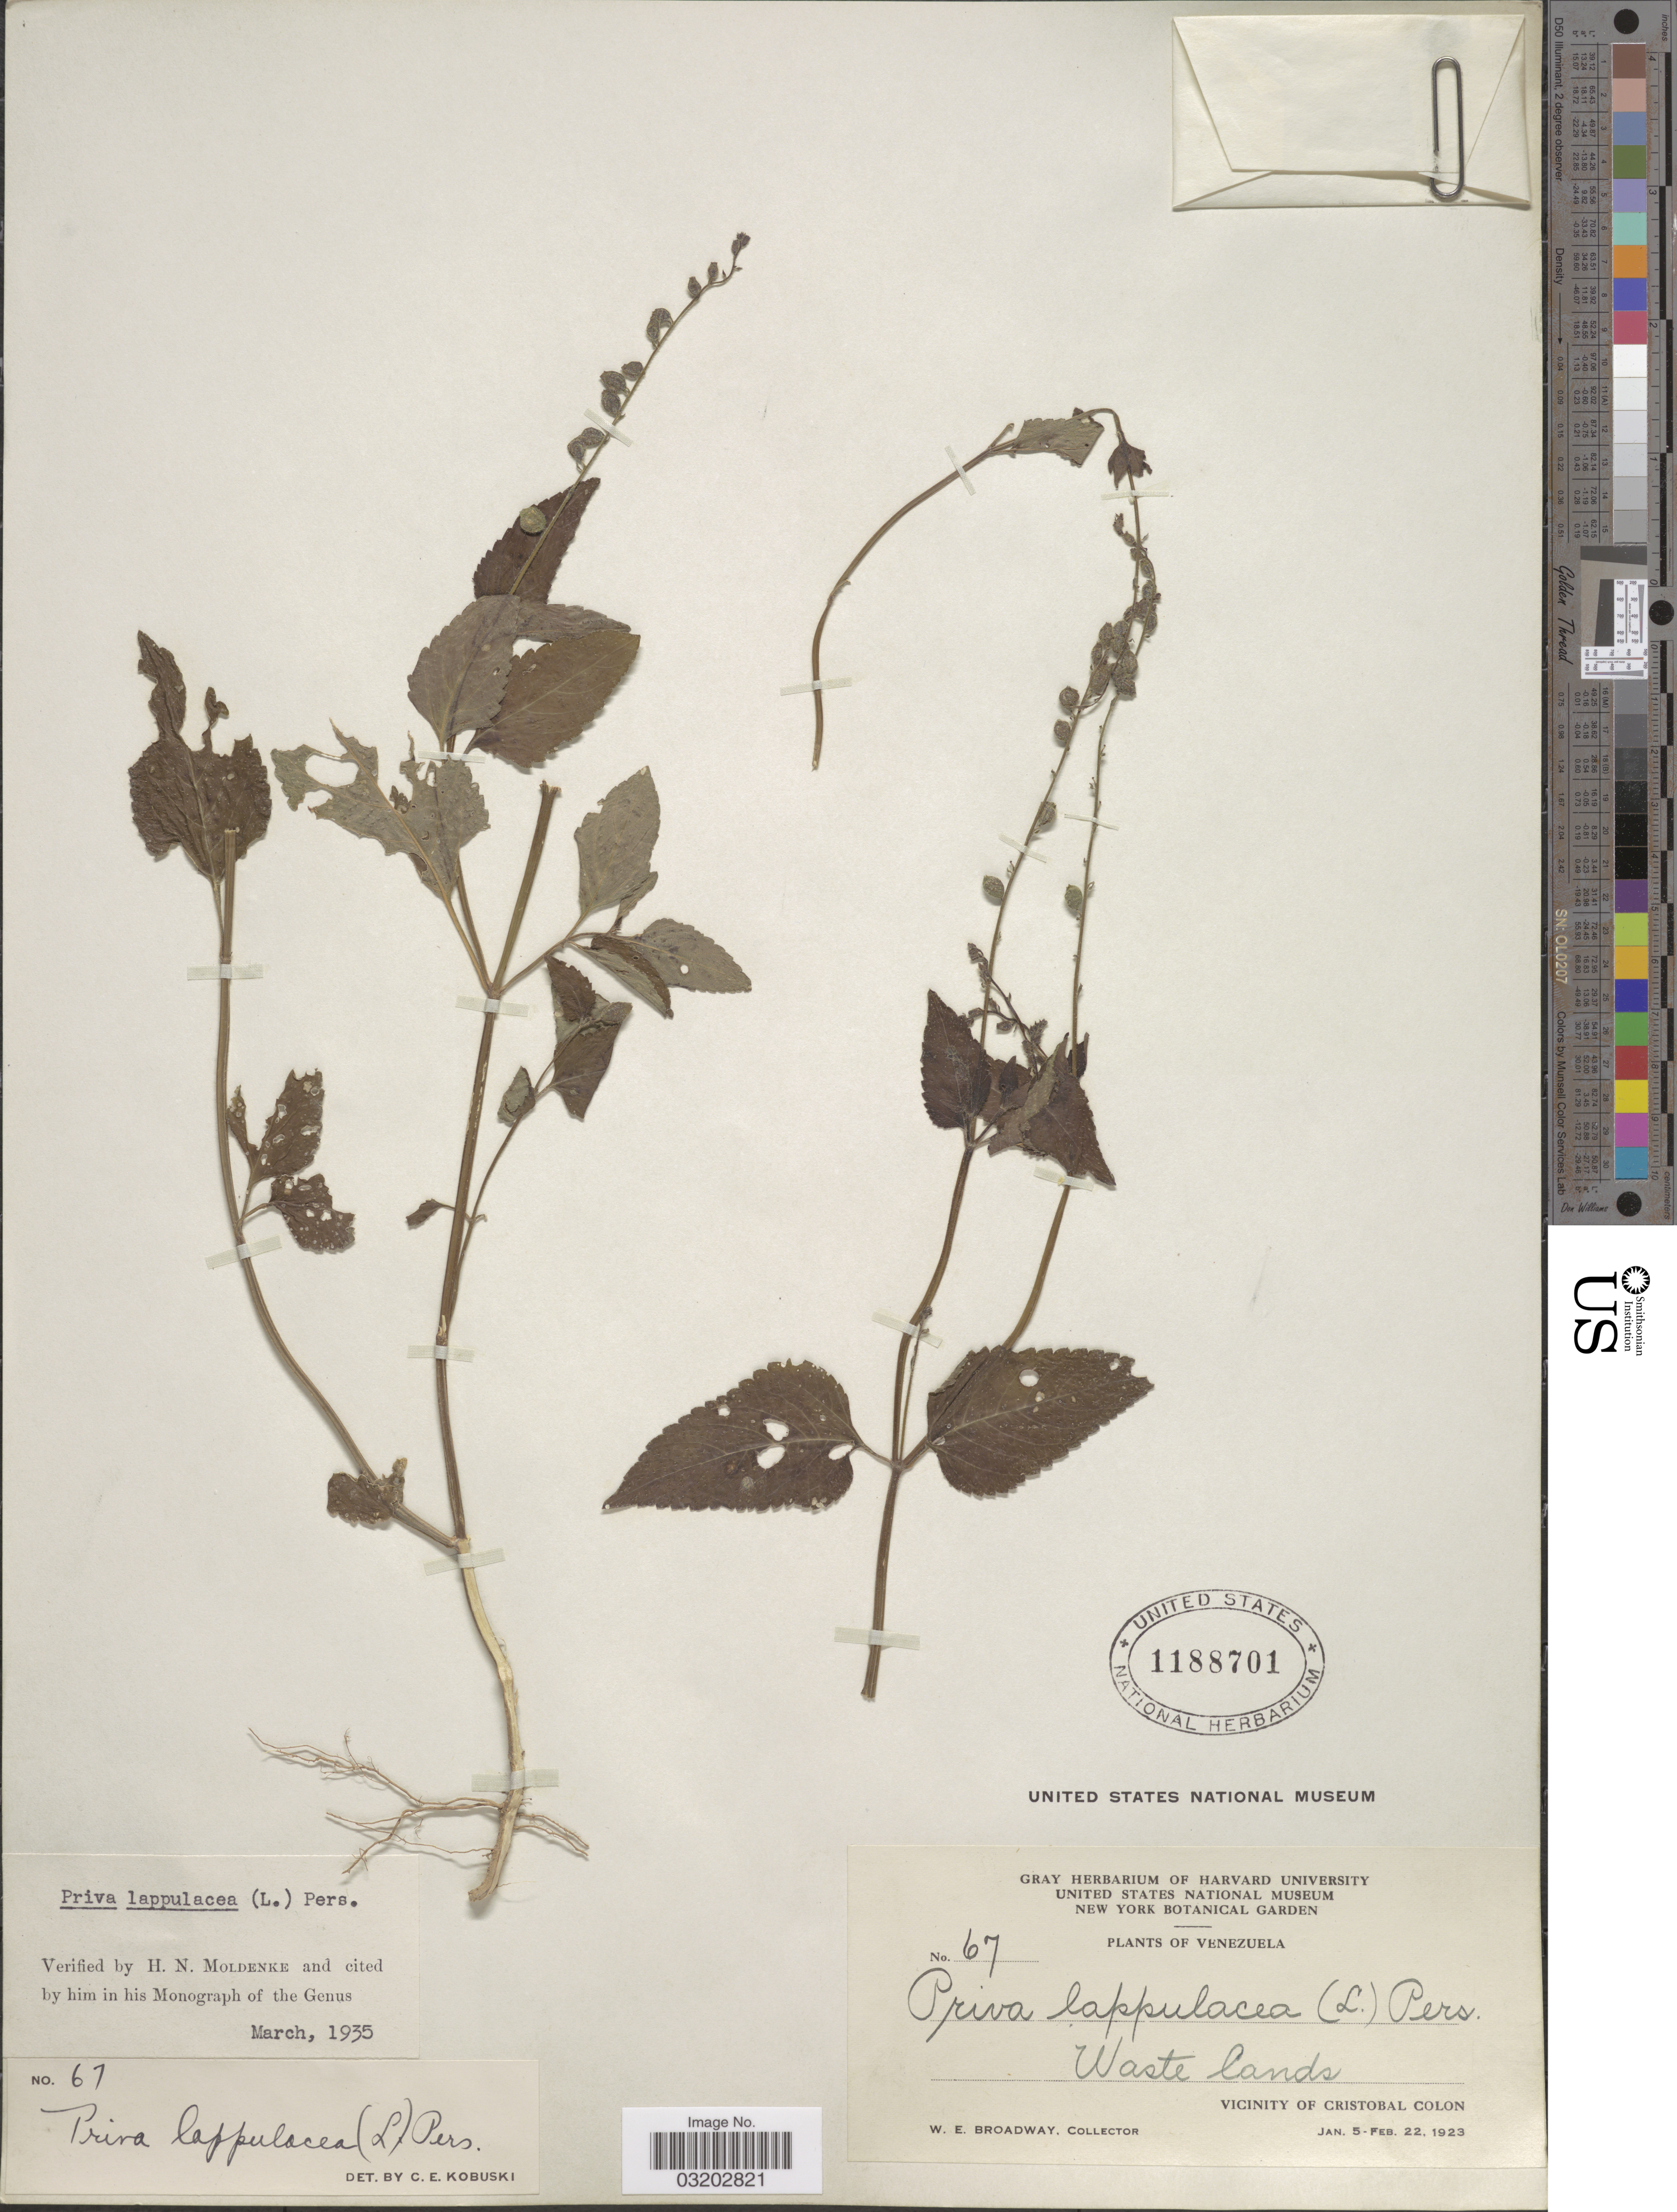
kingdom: Plantae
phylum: Tracheophyta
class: Magnoliopsida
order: Lamiales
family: Verbenaceae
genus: Priva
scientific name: Priva lappulacea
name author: (L.) Pers.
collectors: W. E. Broadway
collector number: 67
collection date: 1923-01-05/1923-02-22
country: Venezuela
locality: Waste lands. Vicinity of Cristobal Colon.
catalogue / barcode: US 1188701